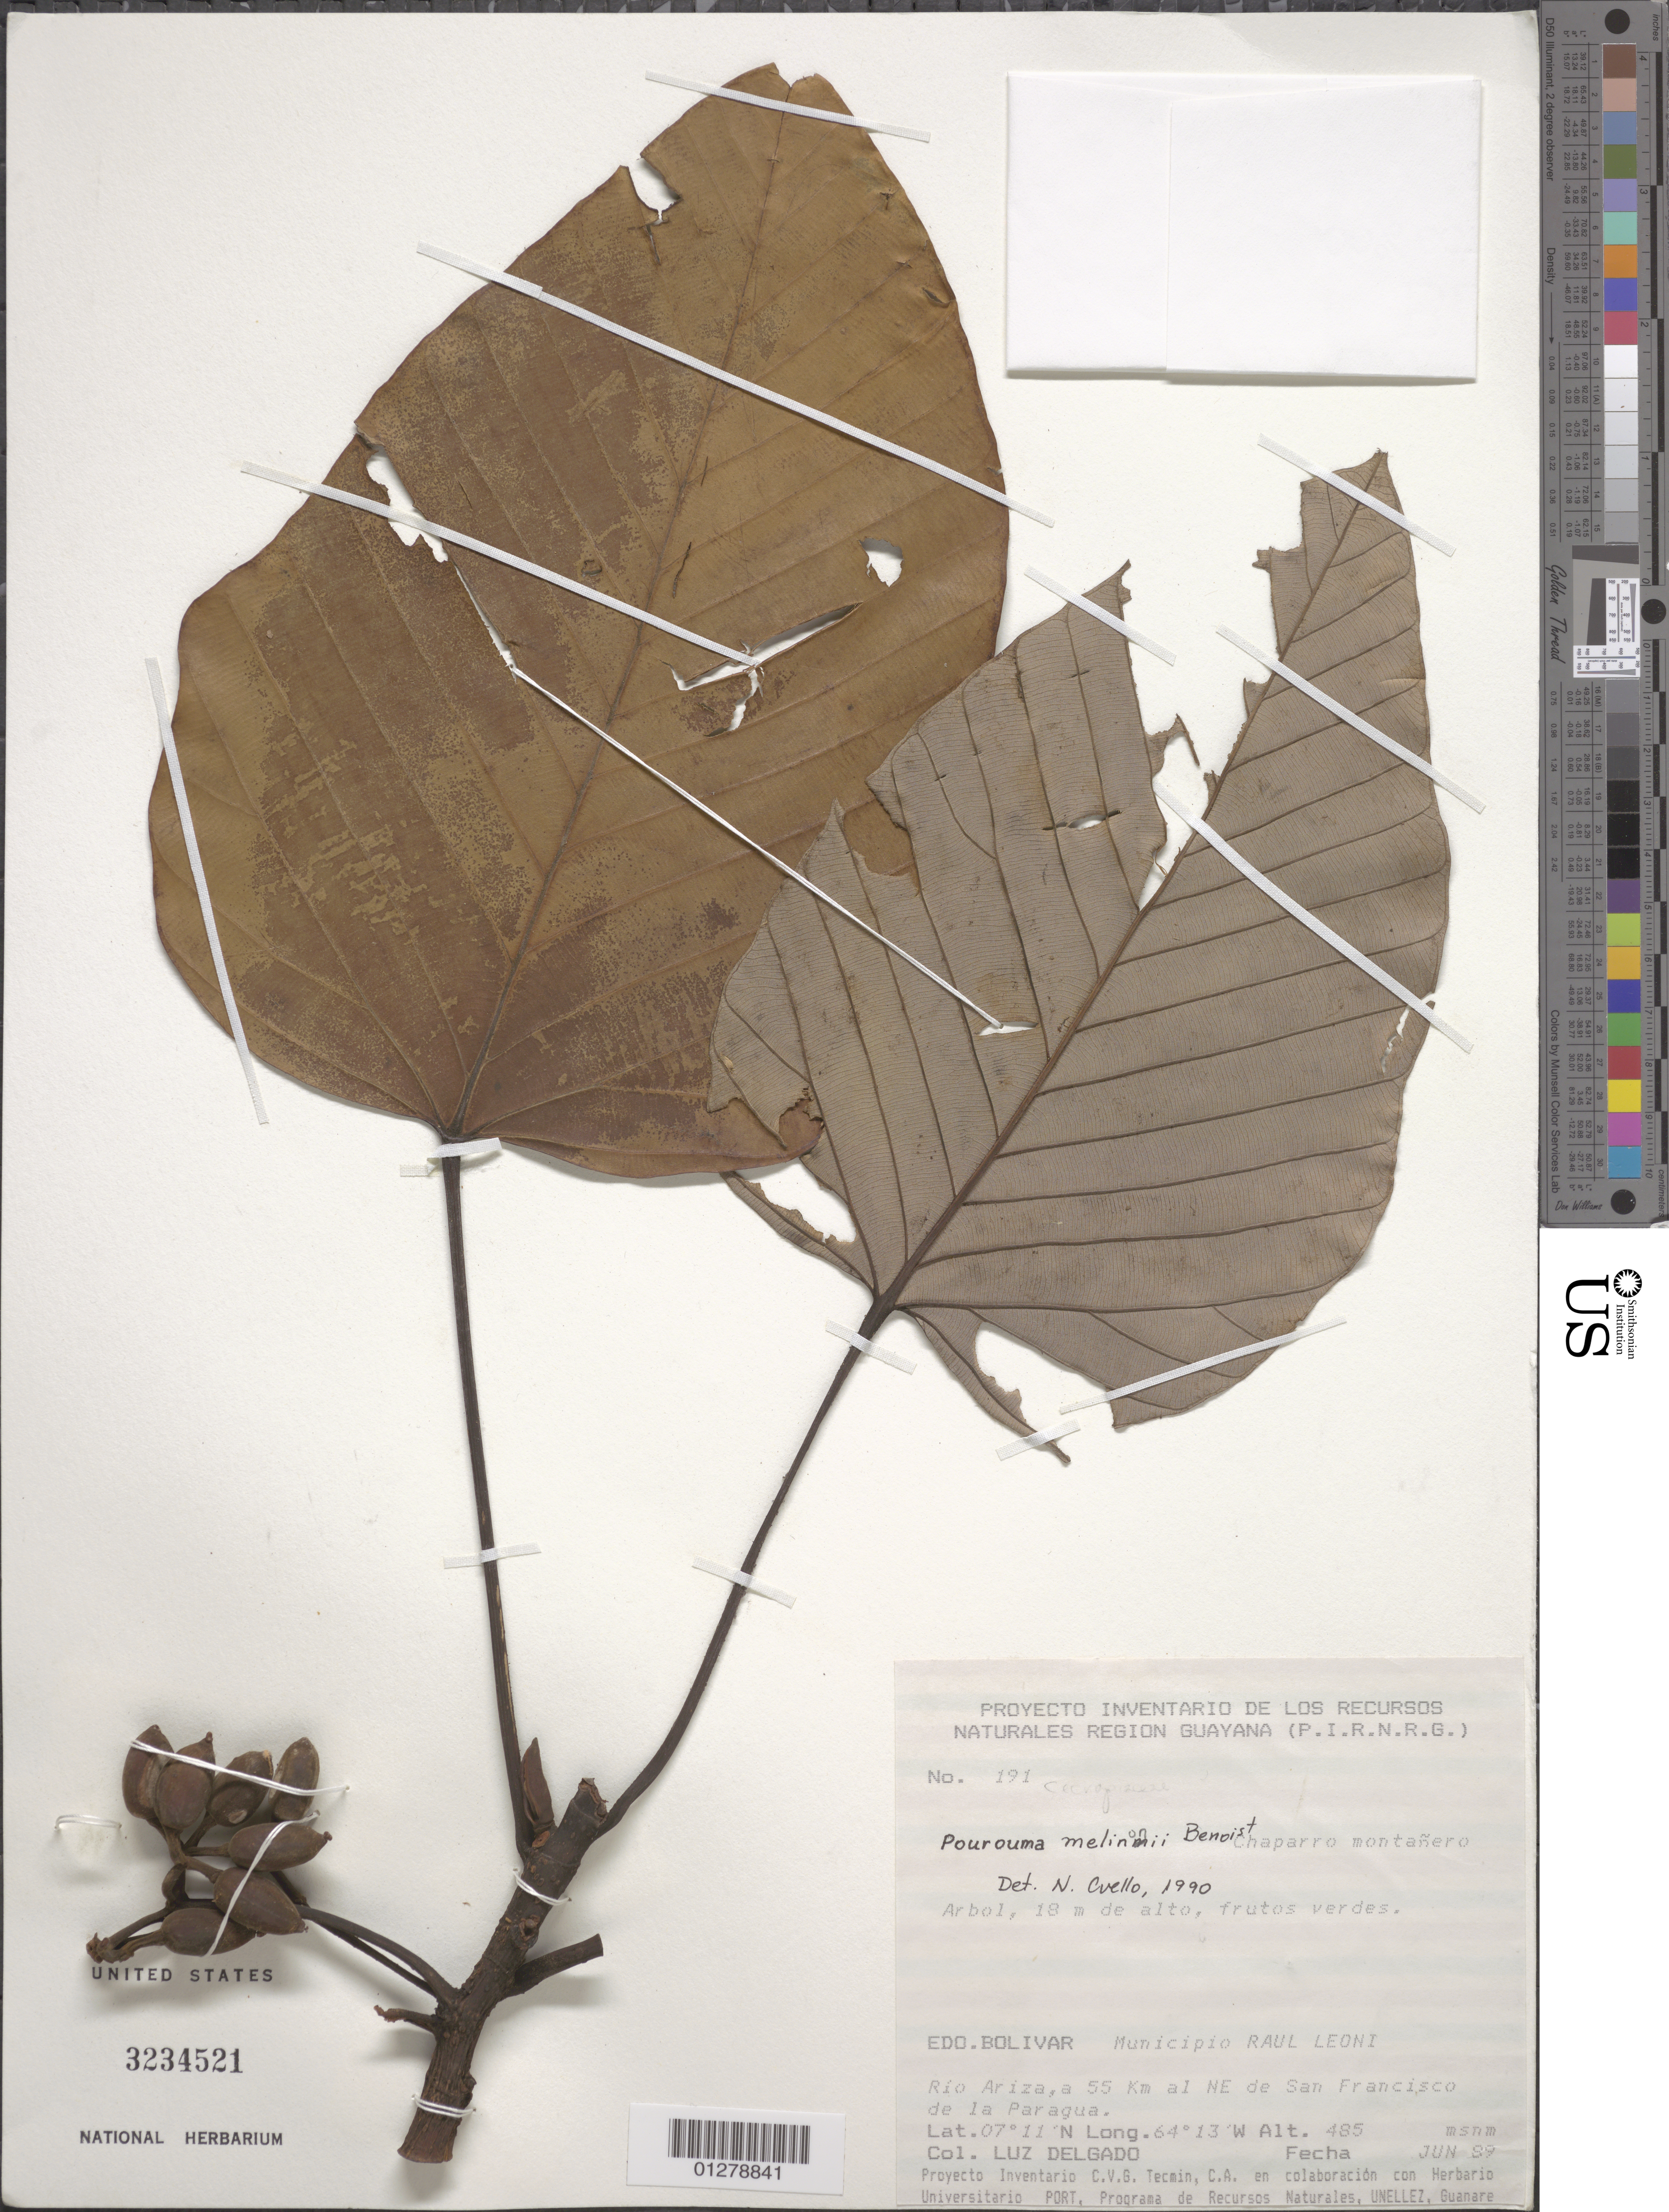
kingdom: Plantae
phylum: Tracheophyta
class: Magnoliopsida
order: Rosales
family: Urticaceae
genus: Pourouma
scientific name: Pourouma melinonii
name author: Benoist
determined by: Cuello, Nidia L.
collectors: L. Delgado V.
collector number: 191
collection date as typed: Jun-89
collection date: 1989-06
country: Venezuela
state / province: Bolívar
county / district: Angostura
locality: Mun. Raúl Leoni [=Angostura], Río Ariza, 55 km NE of San Francisco de la Paragua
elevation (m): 400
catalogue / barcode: US 3234521